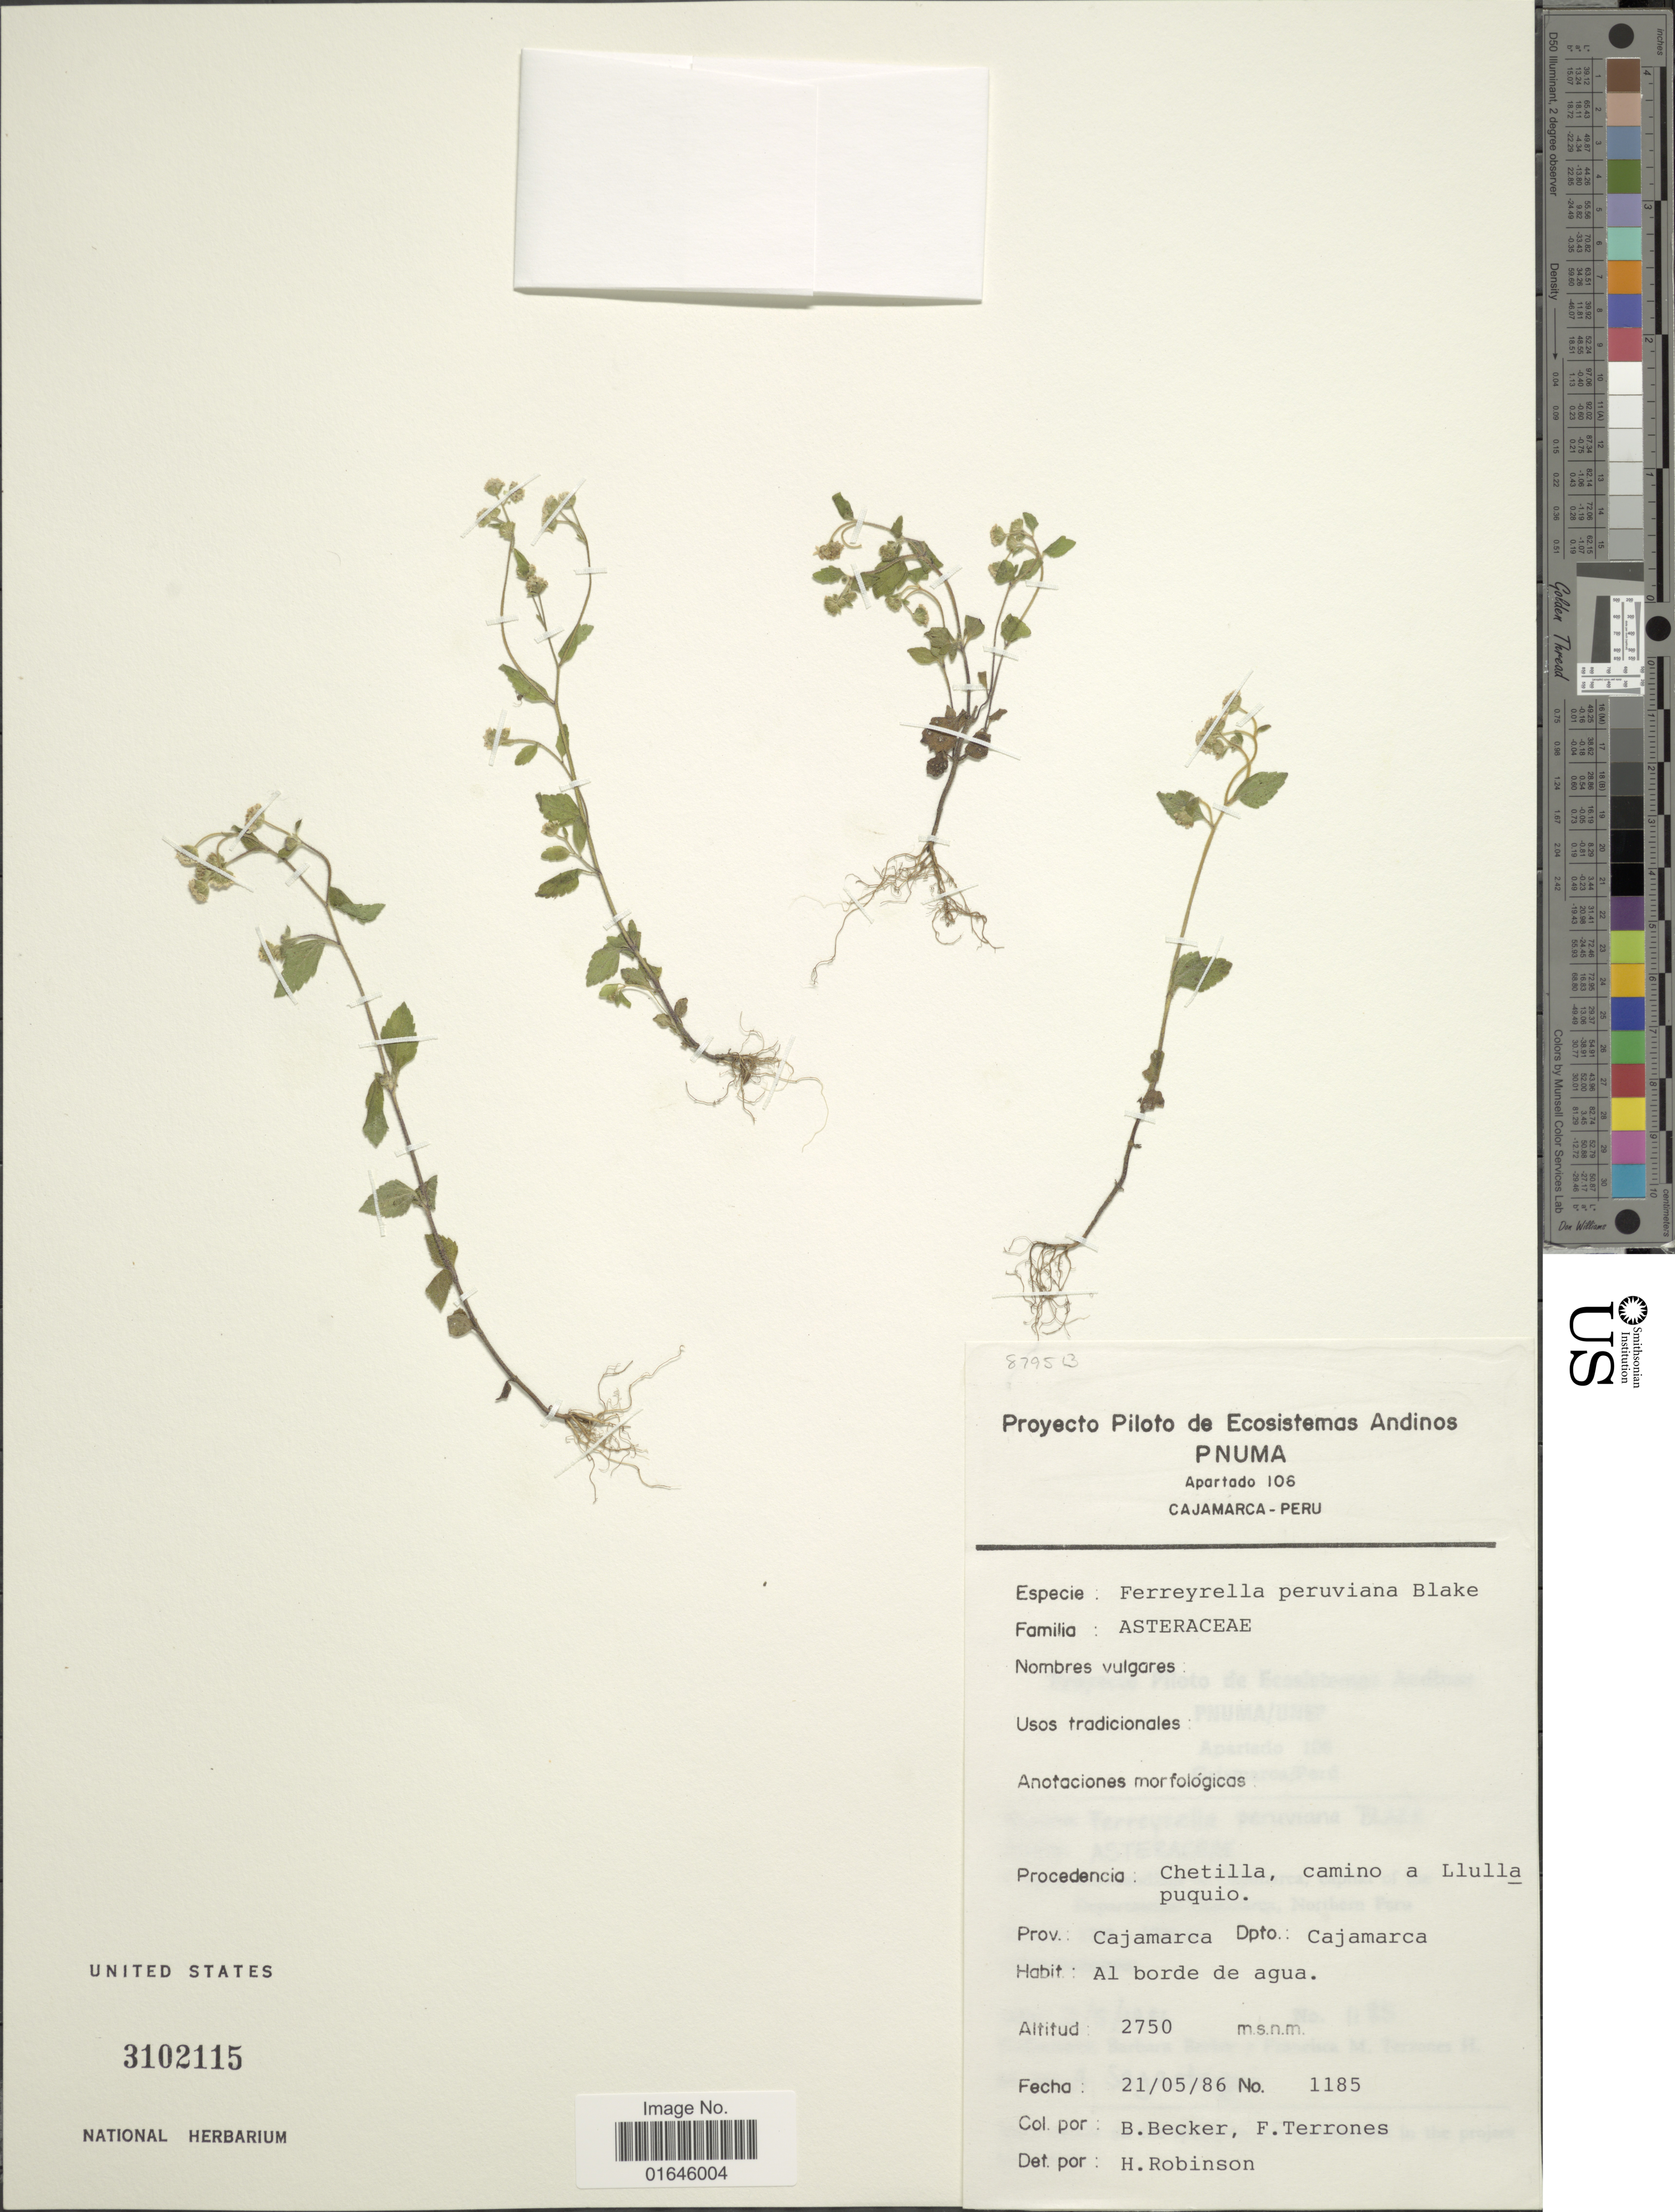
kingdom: Plantae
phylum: Tracheophyta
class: Magnoliopsida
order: Asterales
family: Asteraceae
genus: Ferreyrella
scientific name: Ferreyrella peruviana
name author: S.F. Blake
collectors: B. Becker & F. Terrones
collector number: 1185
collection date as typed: Transcribed d/m/y: 21/5/86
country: Peru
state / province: Cajamarca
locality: Dpto: Cajamarca, Chetilla, camino a Llulla puquio, Al borde de agua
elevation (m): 2750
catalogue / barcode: US 3102115